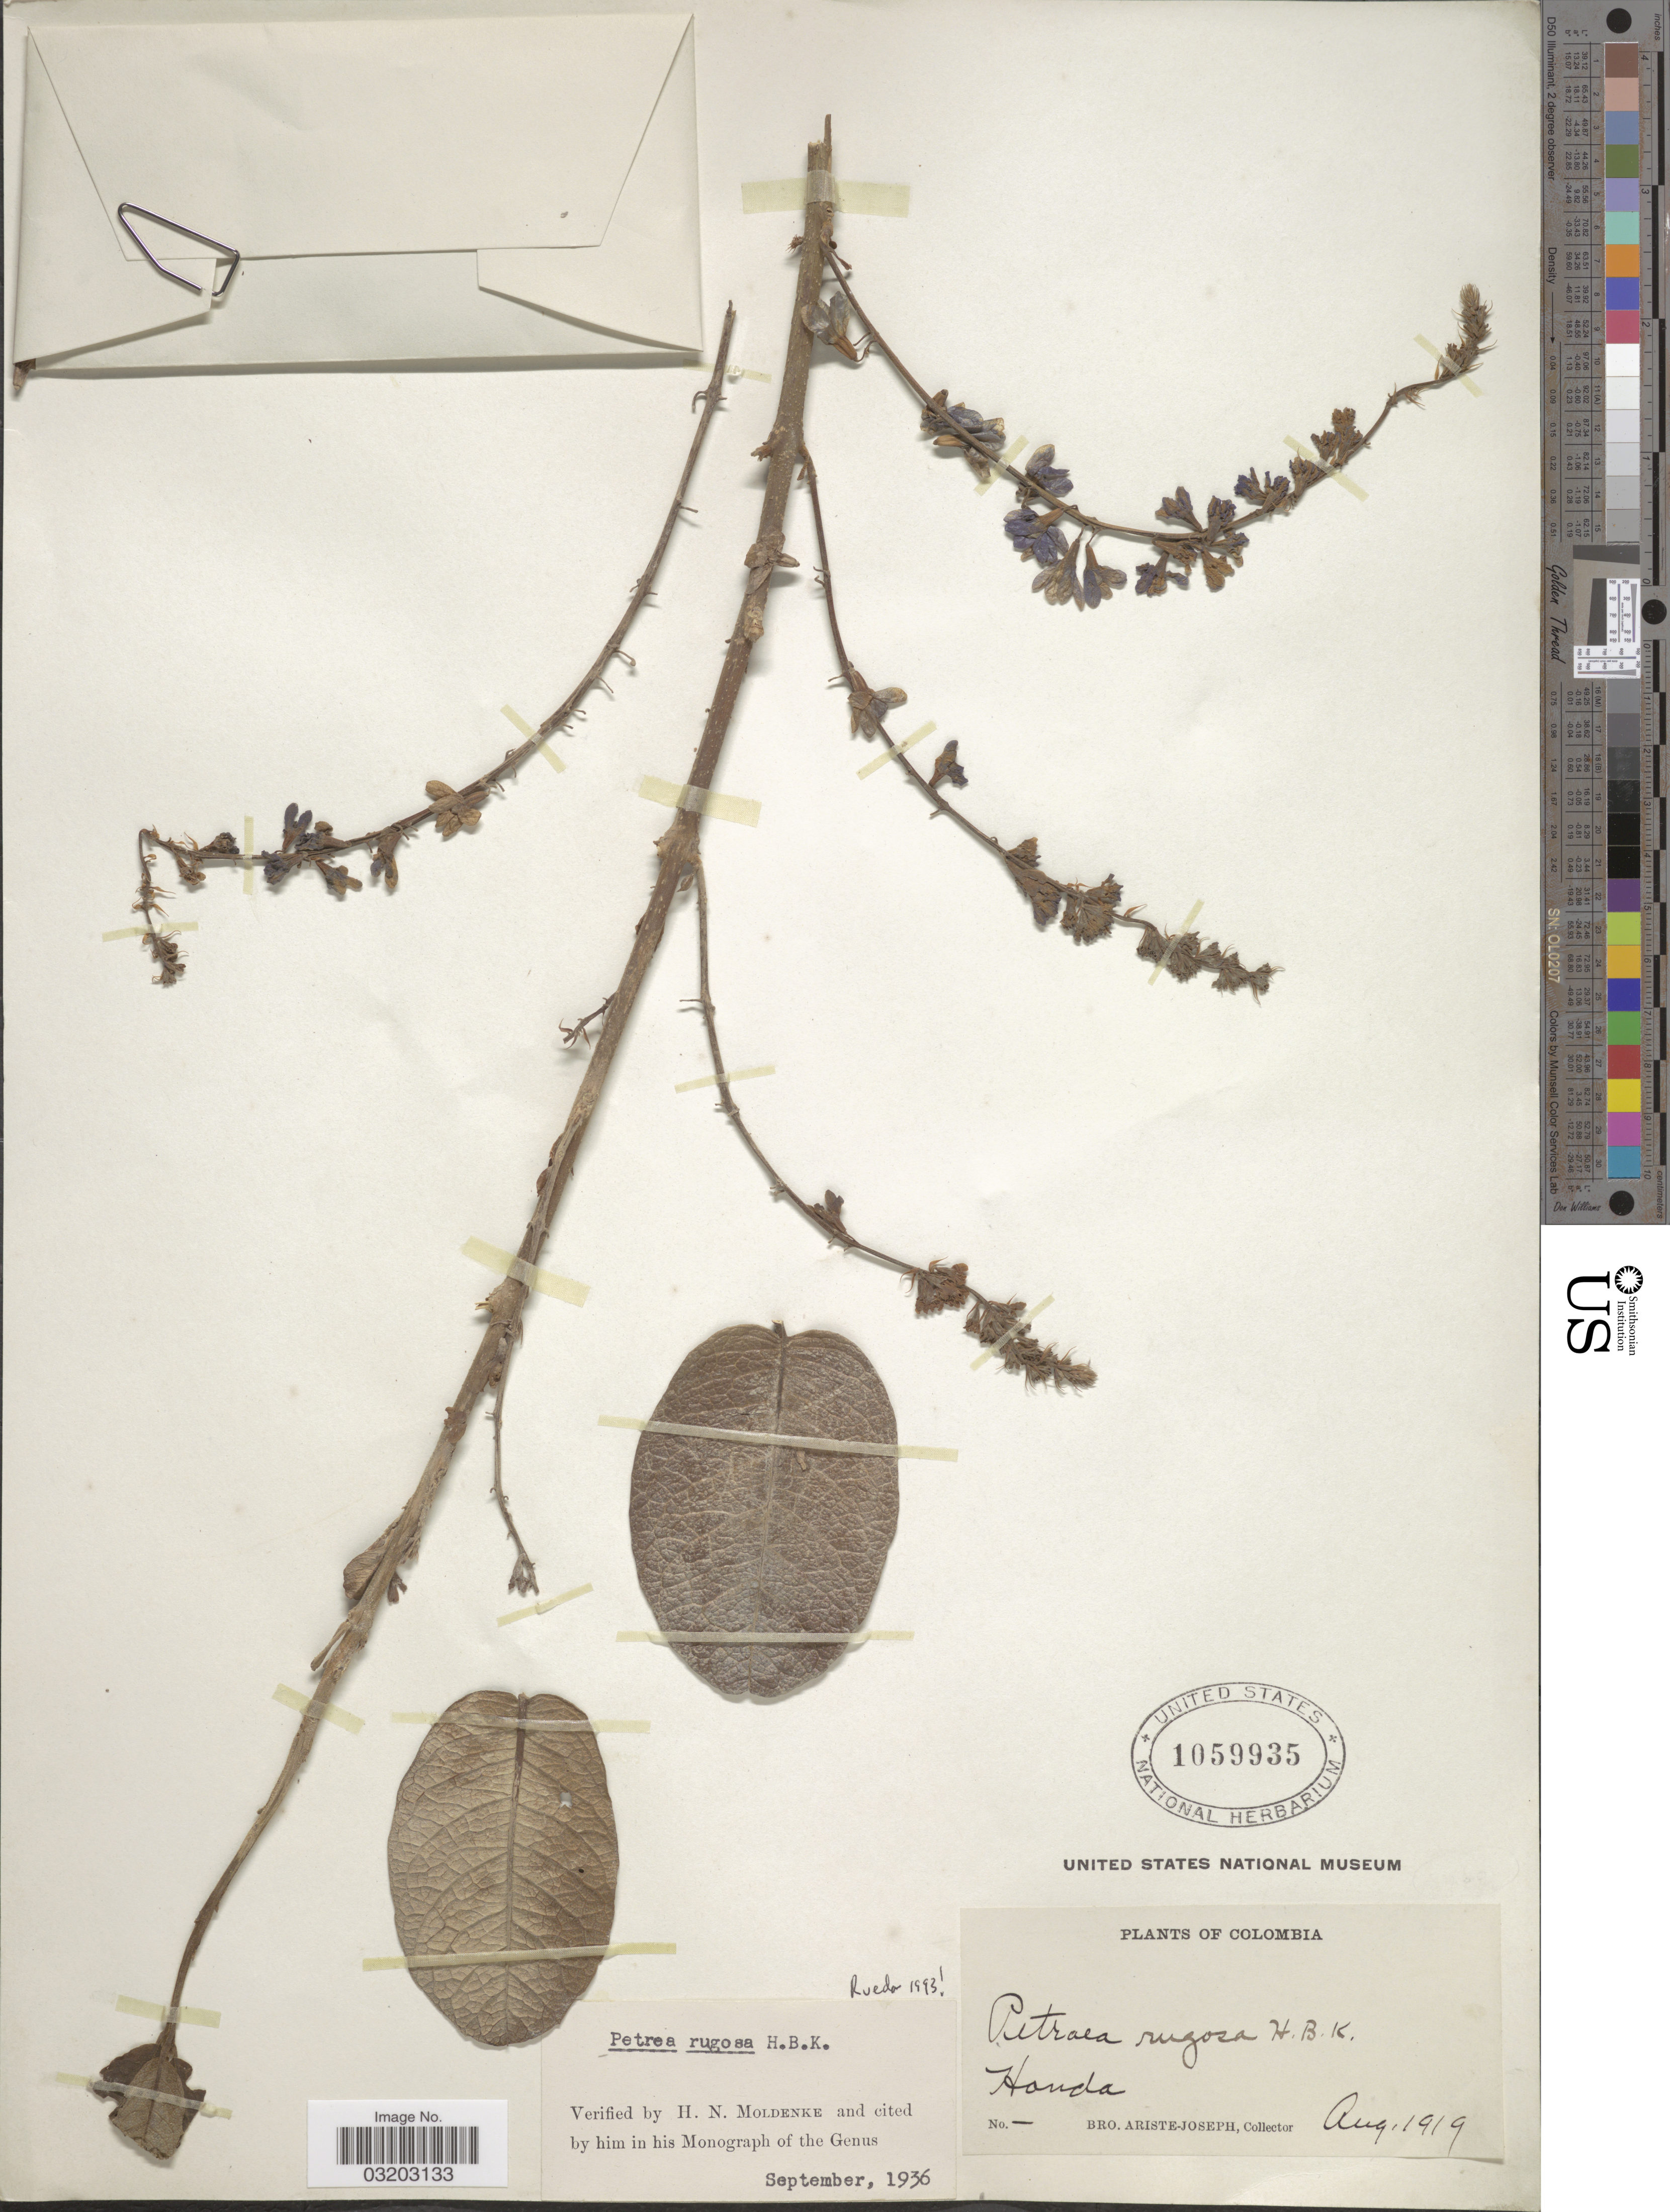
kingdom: Plantae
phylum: Tracheophyta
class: Magnoliopsida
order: Lamiales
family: Verbenaceae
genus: Petrea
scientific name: Petrea rugosa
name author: Kunth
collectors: Bro. Ariste-Joseph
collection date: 1919-08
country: Colombia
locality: Honda.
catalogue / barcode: US 1059935